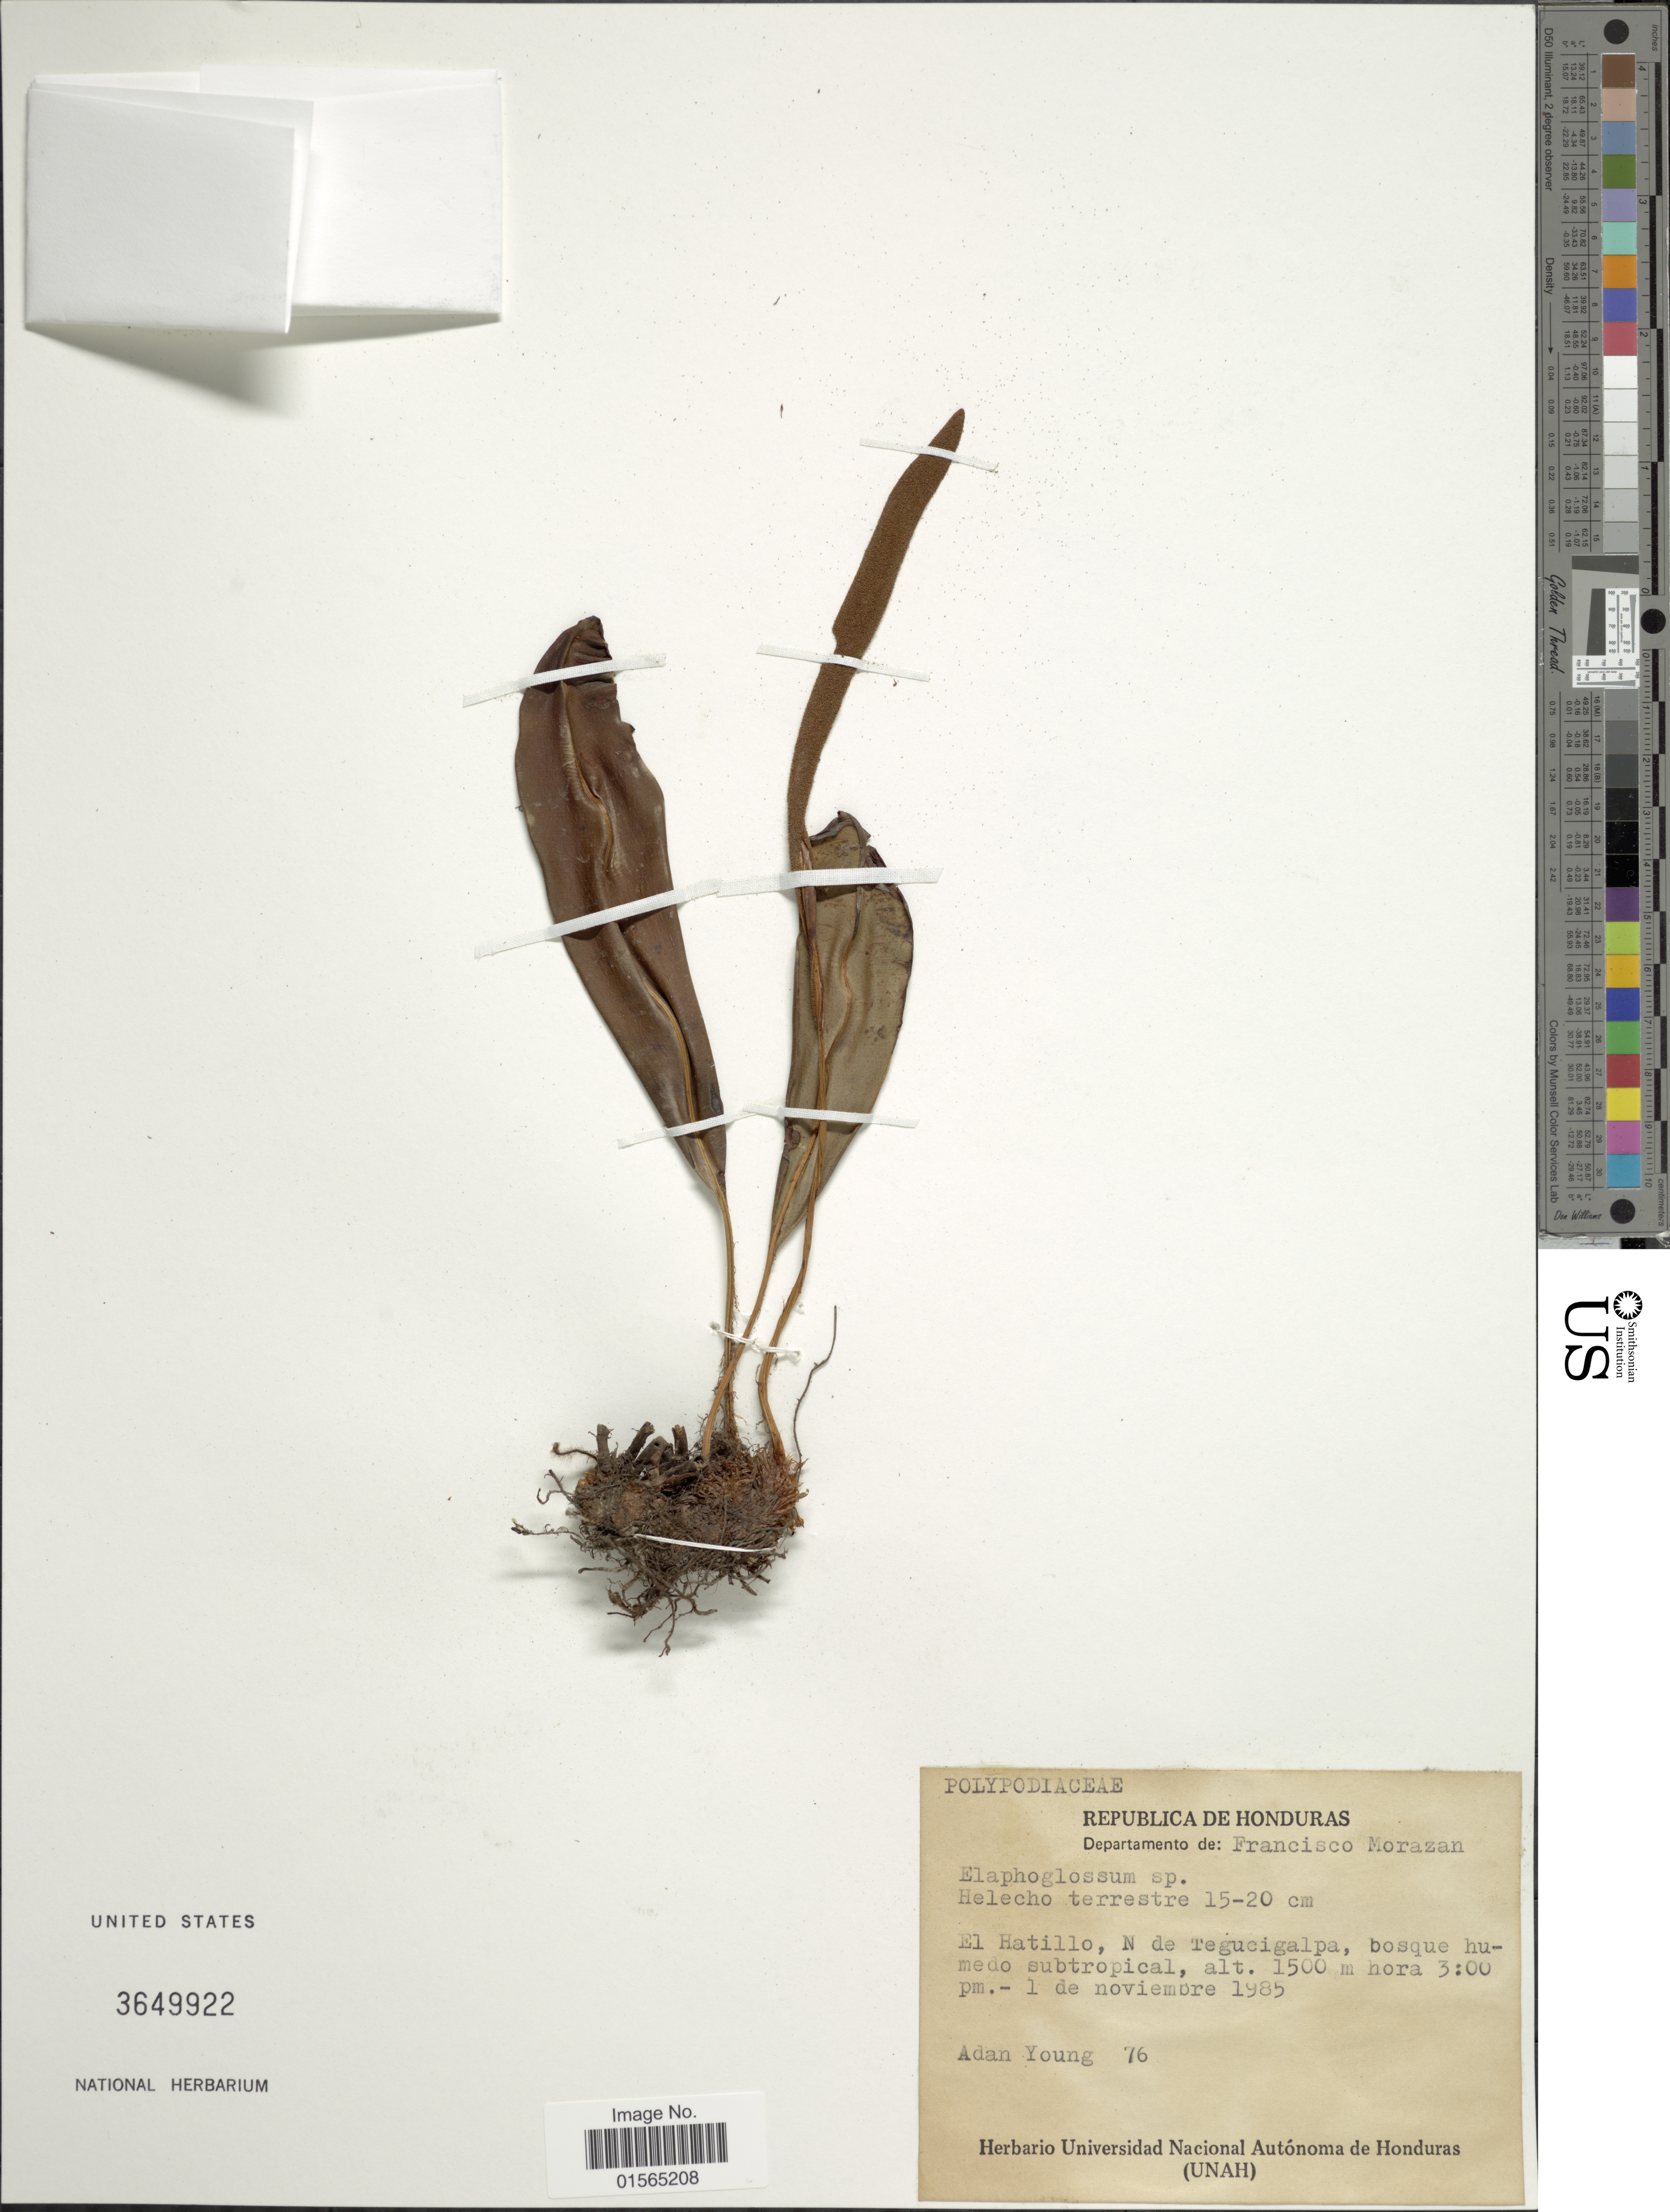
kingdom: Plantae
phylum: Tracheophyta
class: Polypodiopsida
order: Polypodiales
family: Dryopteridaceae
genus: Elaphoglossum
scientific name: Elaphoglossum sp.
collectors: A. Young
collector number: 76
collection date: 1985-11-01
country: Honduras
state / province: Fco. Morazán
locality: El Hatillo, N de Tegucigalpa, bosque humedo subtropical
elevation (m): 1500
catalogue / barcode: US 3649922